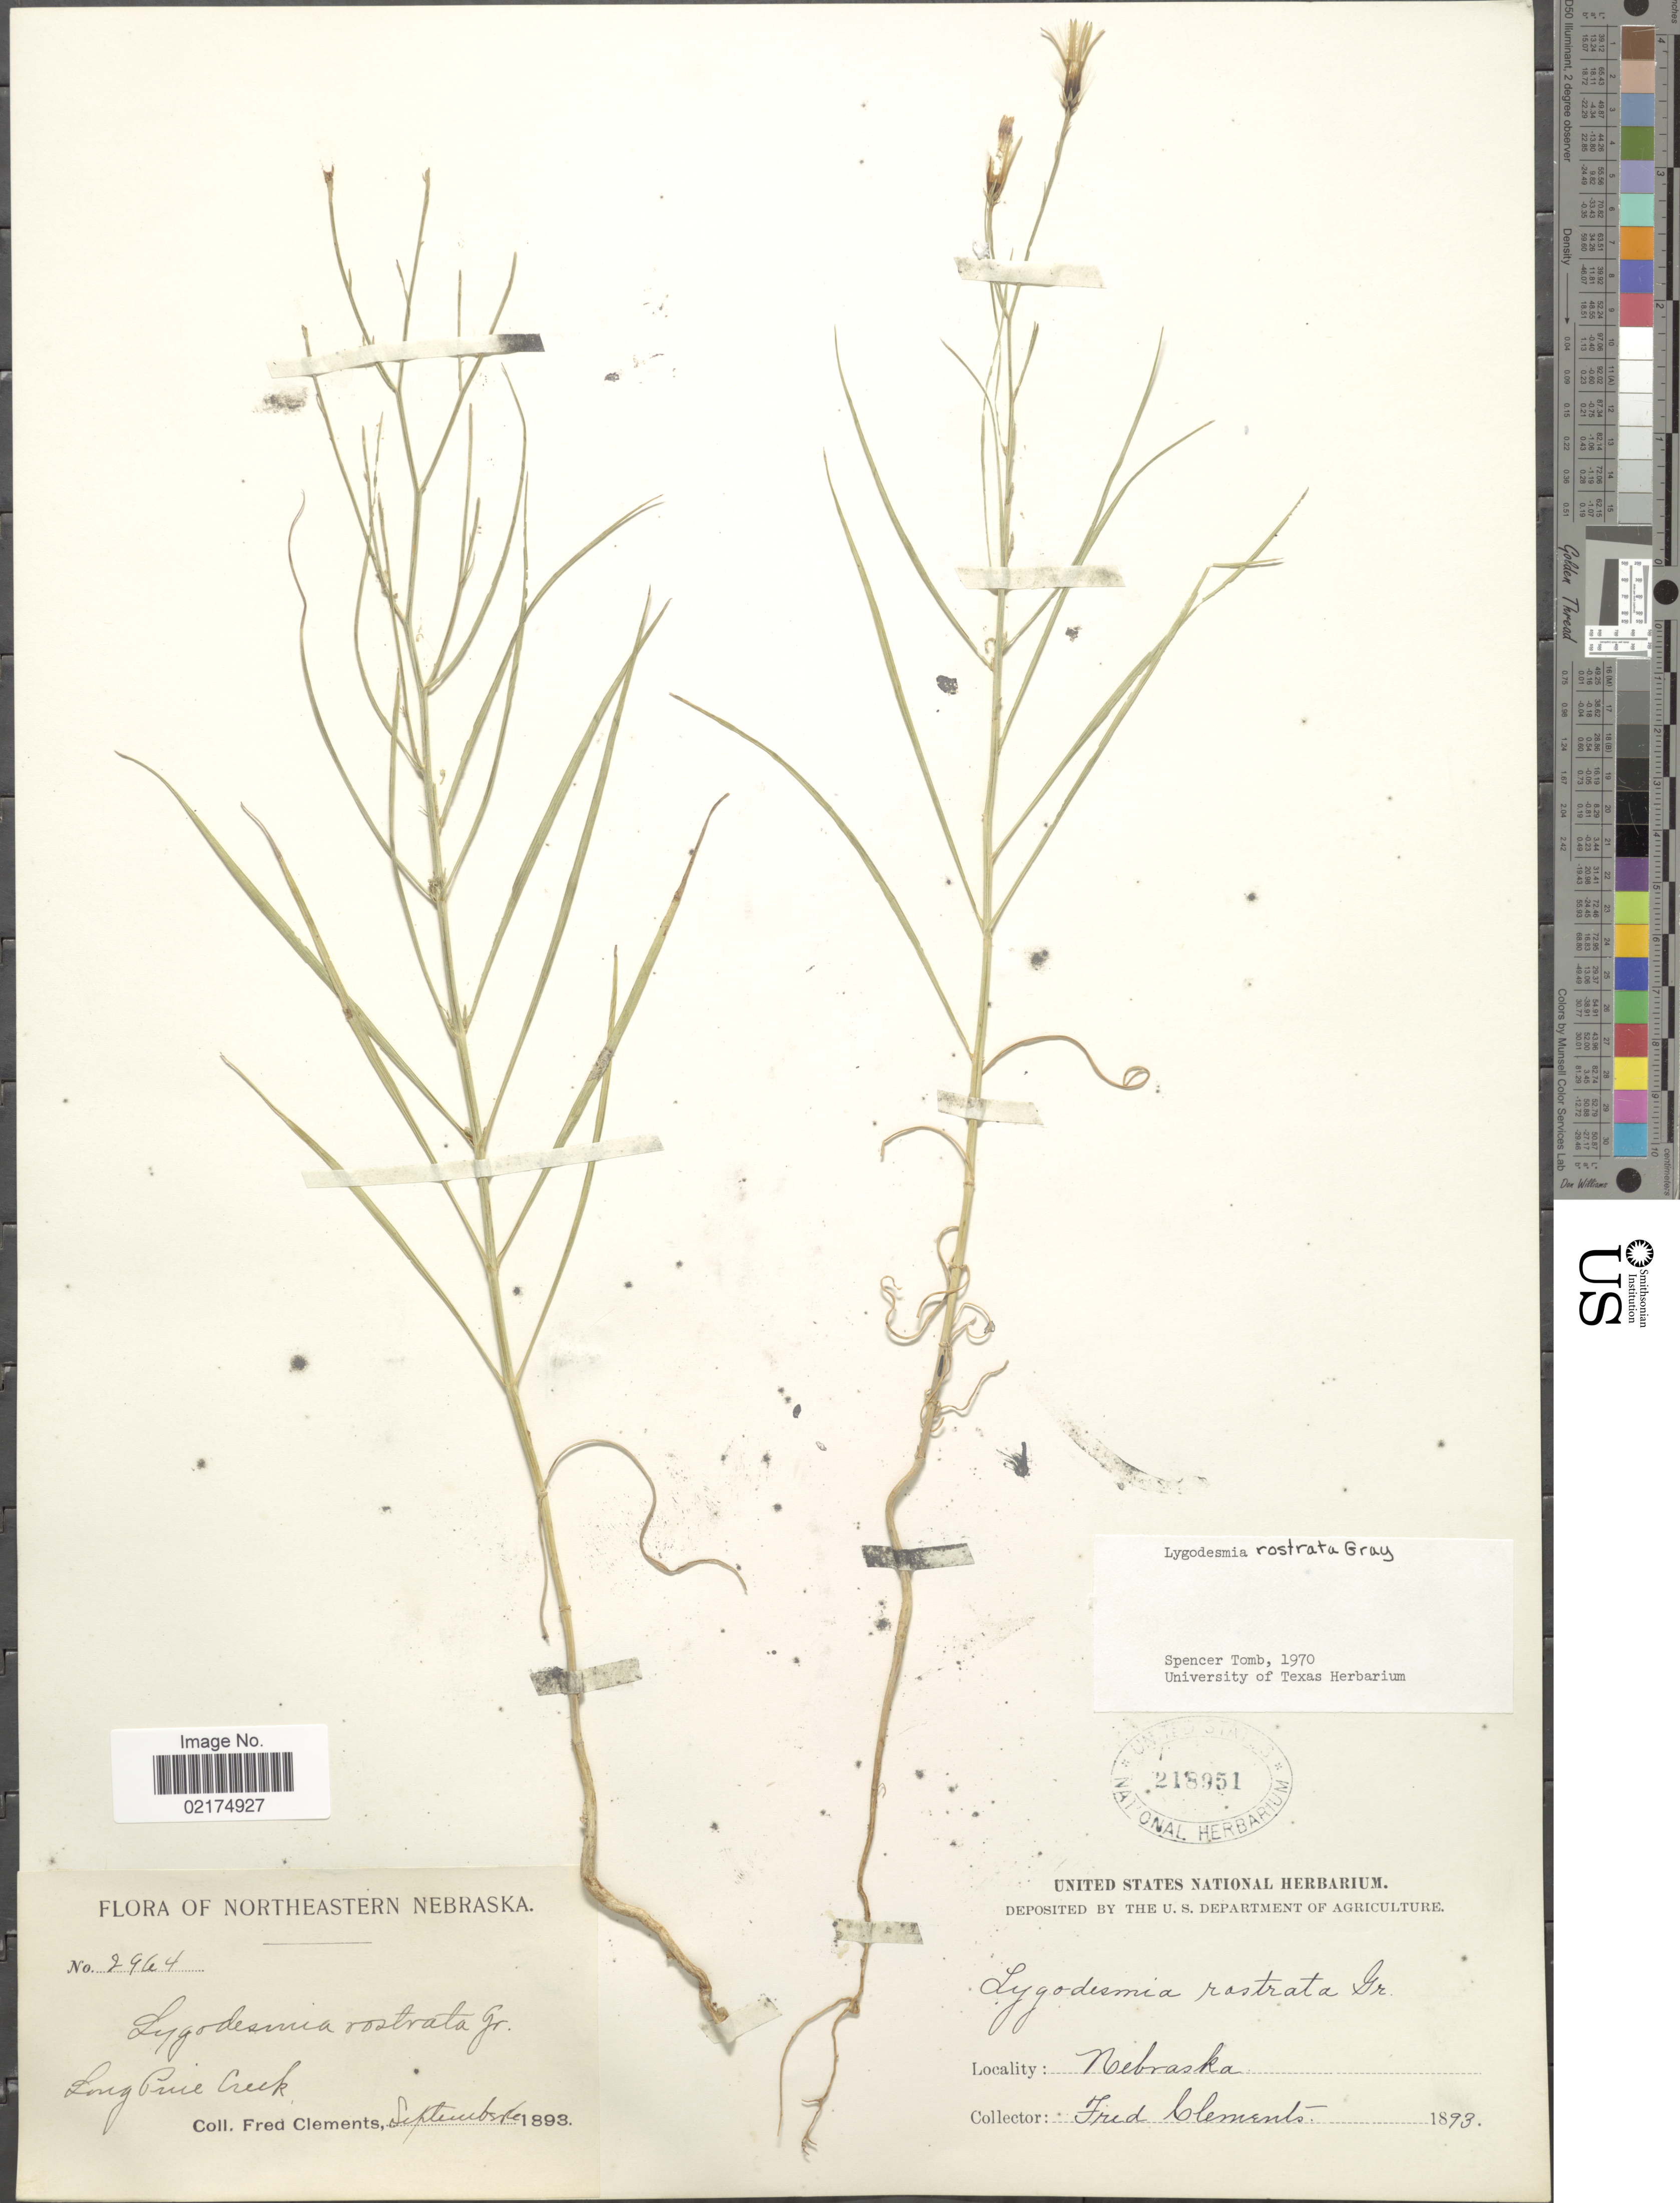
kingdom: Plantae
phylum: Tracheophyta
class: Magnoliopsida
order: Asterales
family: Asteraceae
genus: Shinnersoseris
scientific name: Shinnersoseris rostrata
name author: (A. Gray) Tomb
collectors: F. E. Clements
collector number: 2964*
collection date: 1893-09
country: United States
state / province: Nebraska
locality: Northeastern Nebraska, Long Pine Creek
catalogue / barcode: US 218951